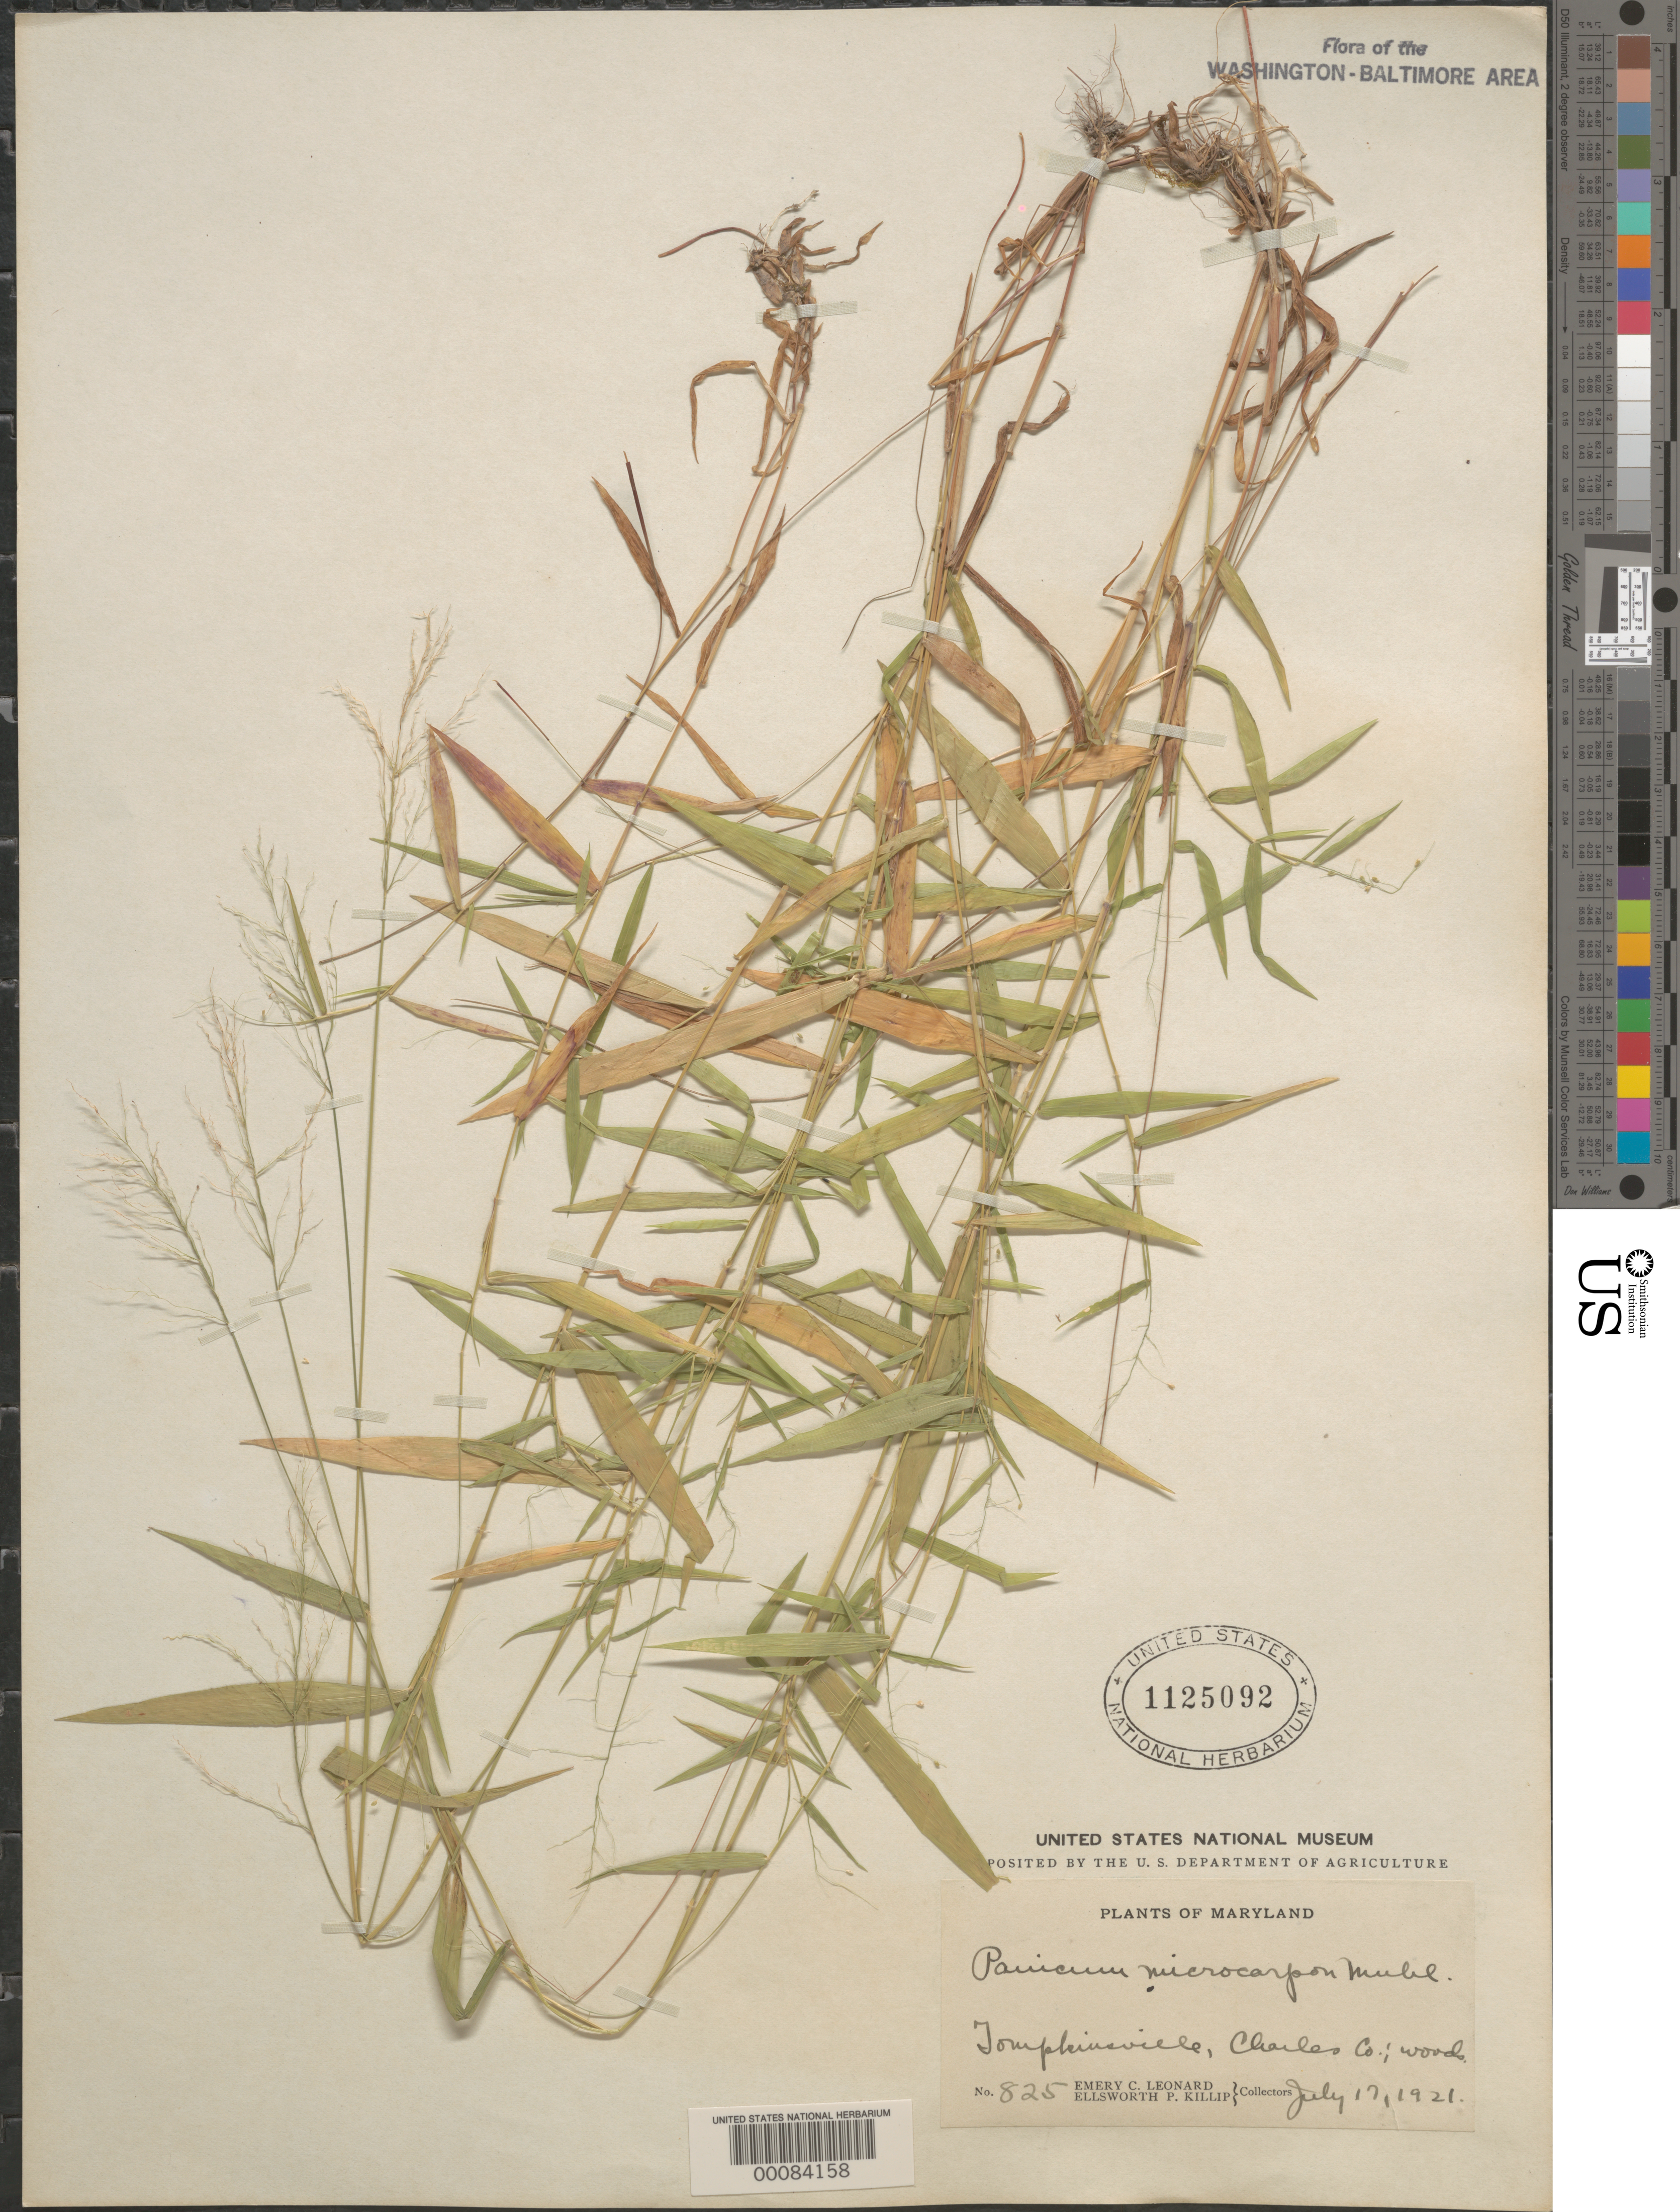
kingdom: Plantae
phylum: Tracheophyta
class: Liliopsida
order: Poales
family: Poaceae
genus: Dichanthelium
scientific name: Dichanthelium dichotomum var. dichotomum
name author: (L.) Gould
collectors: E. C. Leonard & E. P. Killip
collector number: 825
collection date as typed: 17 Jul 1921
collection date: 1921-07-17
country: United States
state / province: Maryland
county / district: Charles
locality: Tompkinsville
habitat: Woods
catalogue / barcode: US 1125092